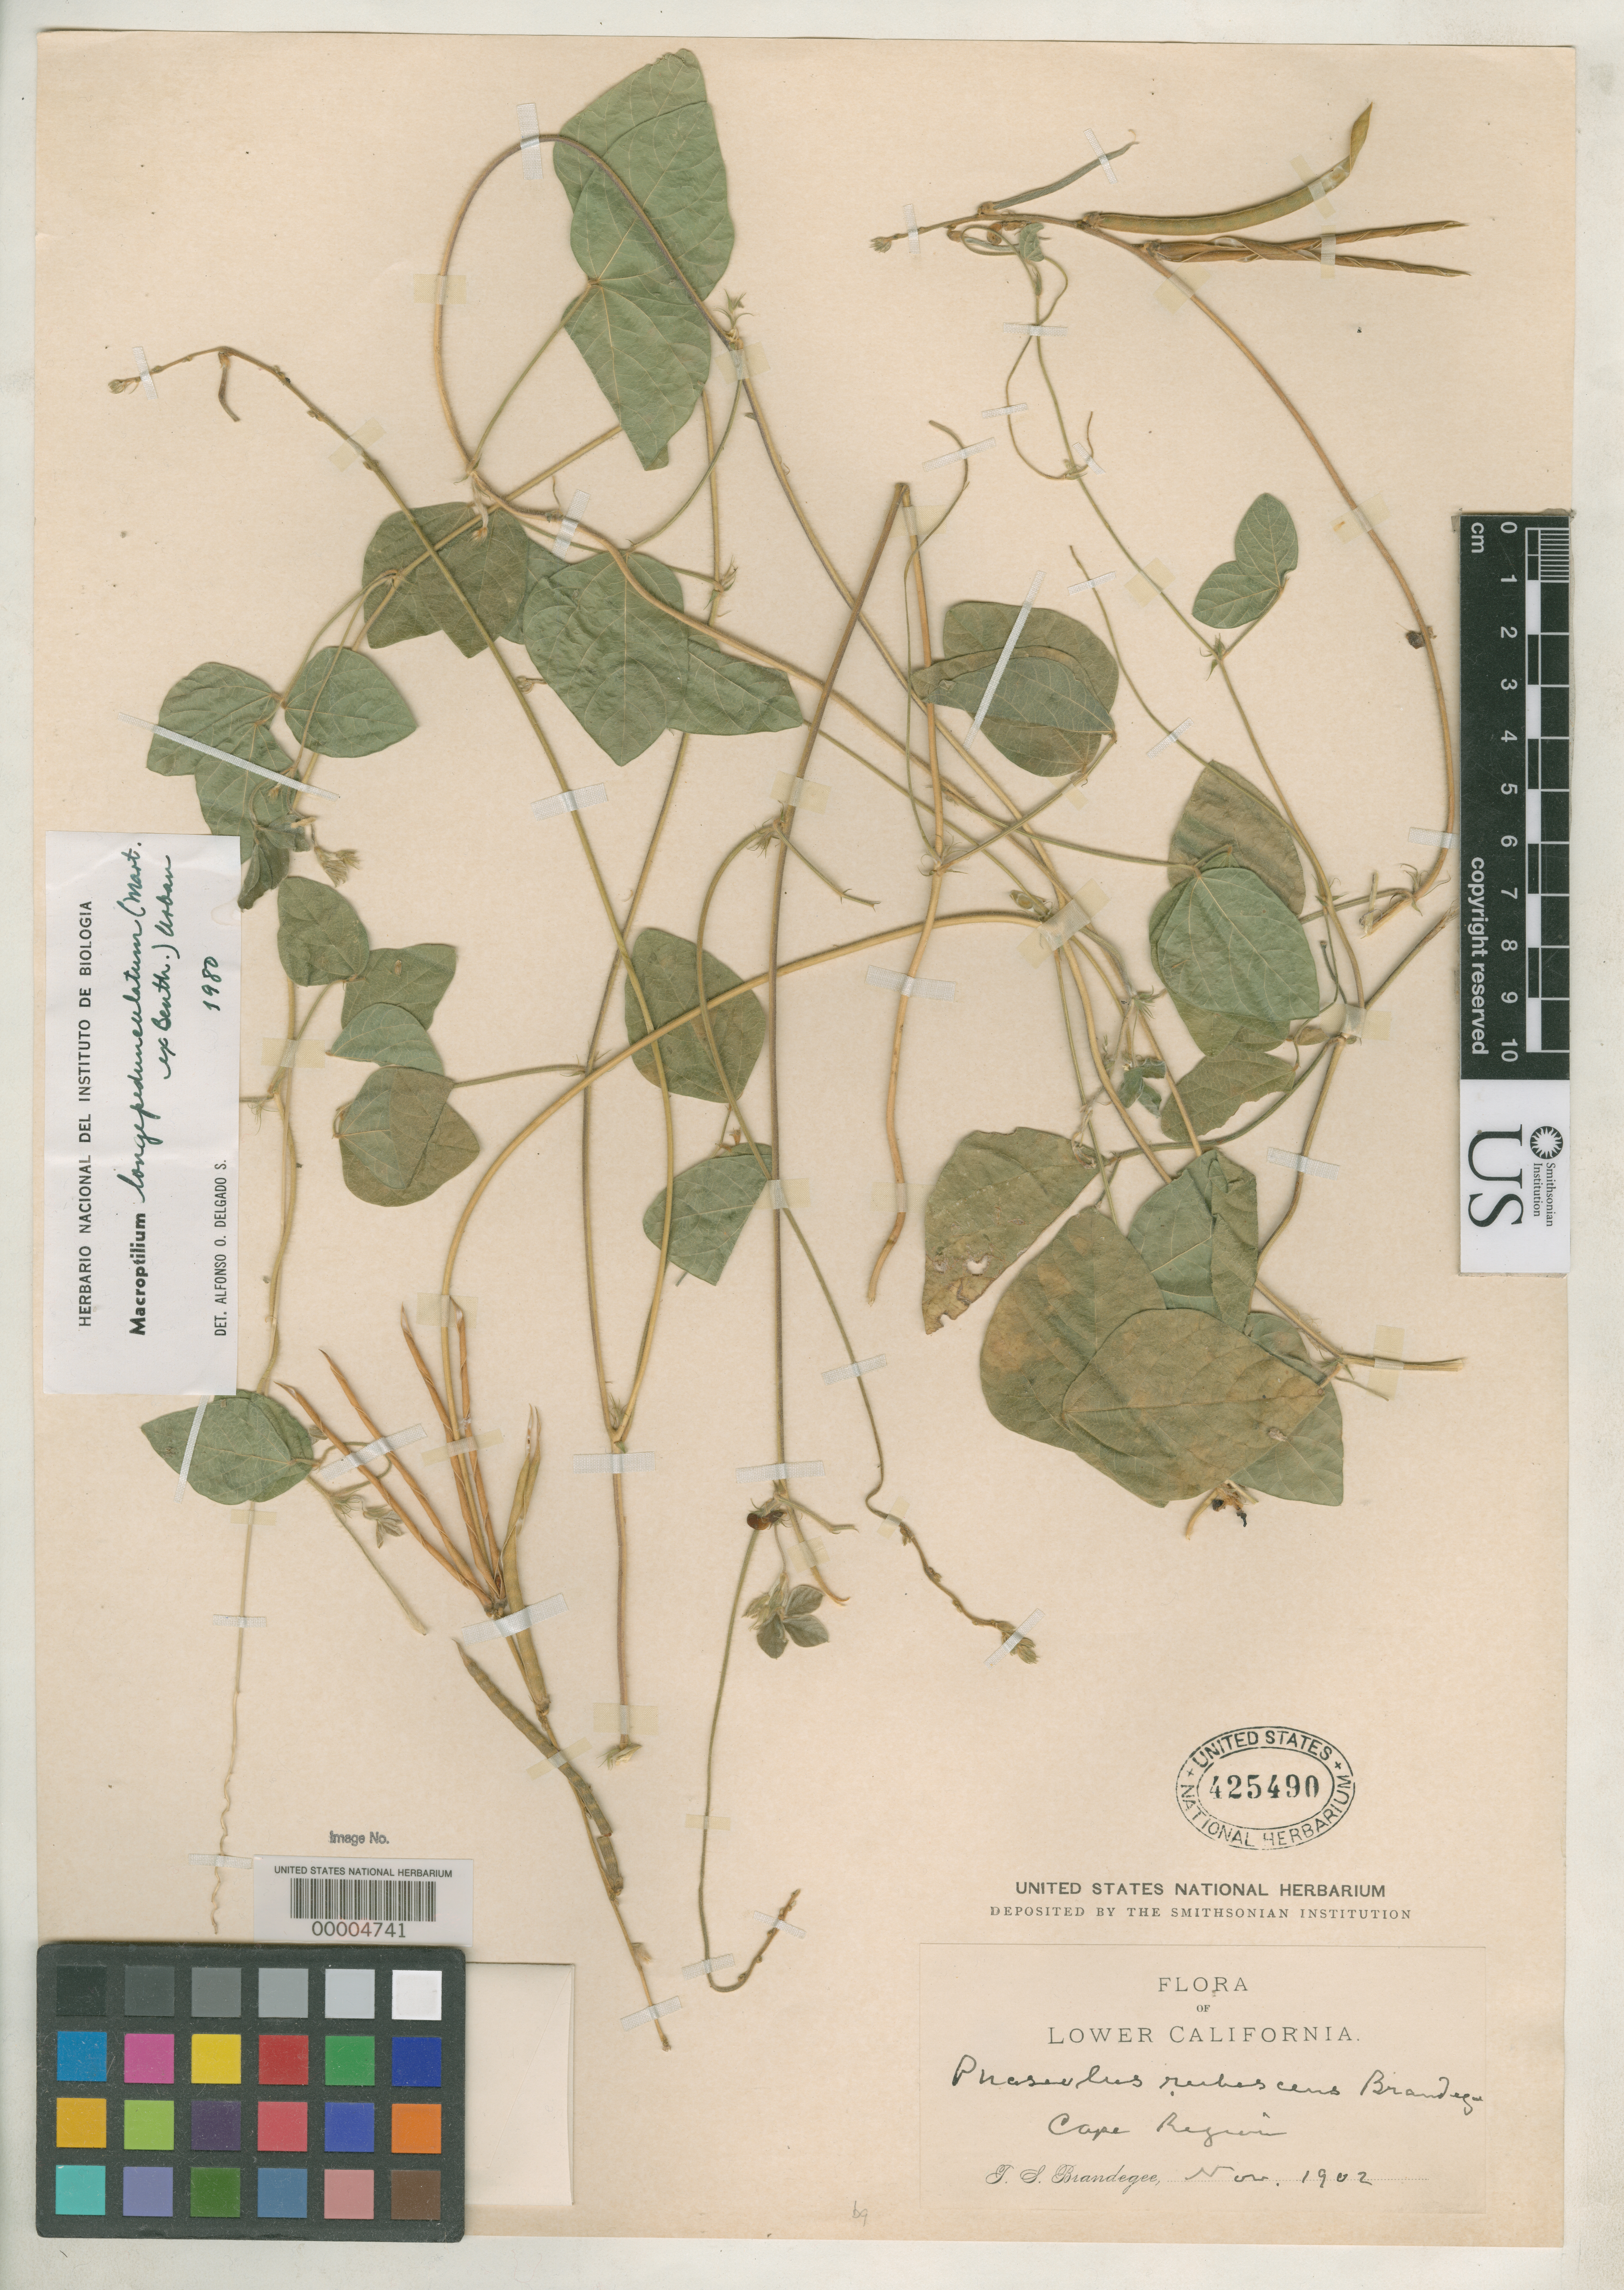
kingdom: Plantae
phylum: Tracheophyta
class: Magnoliopsida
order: Fabales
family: Fabaceae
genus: Phaseolus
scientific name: Phaseolus rubescens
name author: Brandegee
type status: Type Collection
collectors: T. S. Brandegee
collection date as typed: Nov 1902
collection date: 1902-11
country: Mexico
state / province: Baja California Norte / Baja California Sur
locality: Cape region.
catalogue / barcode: US 425490